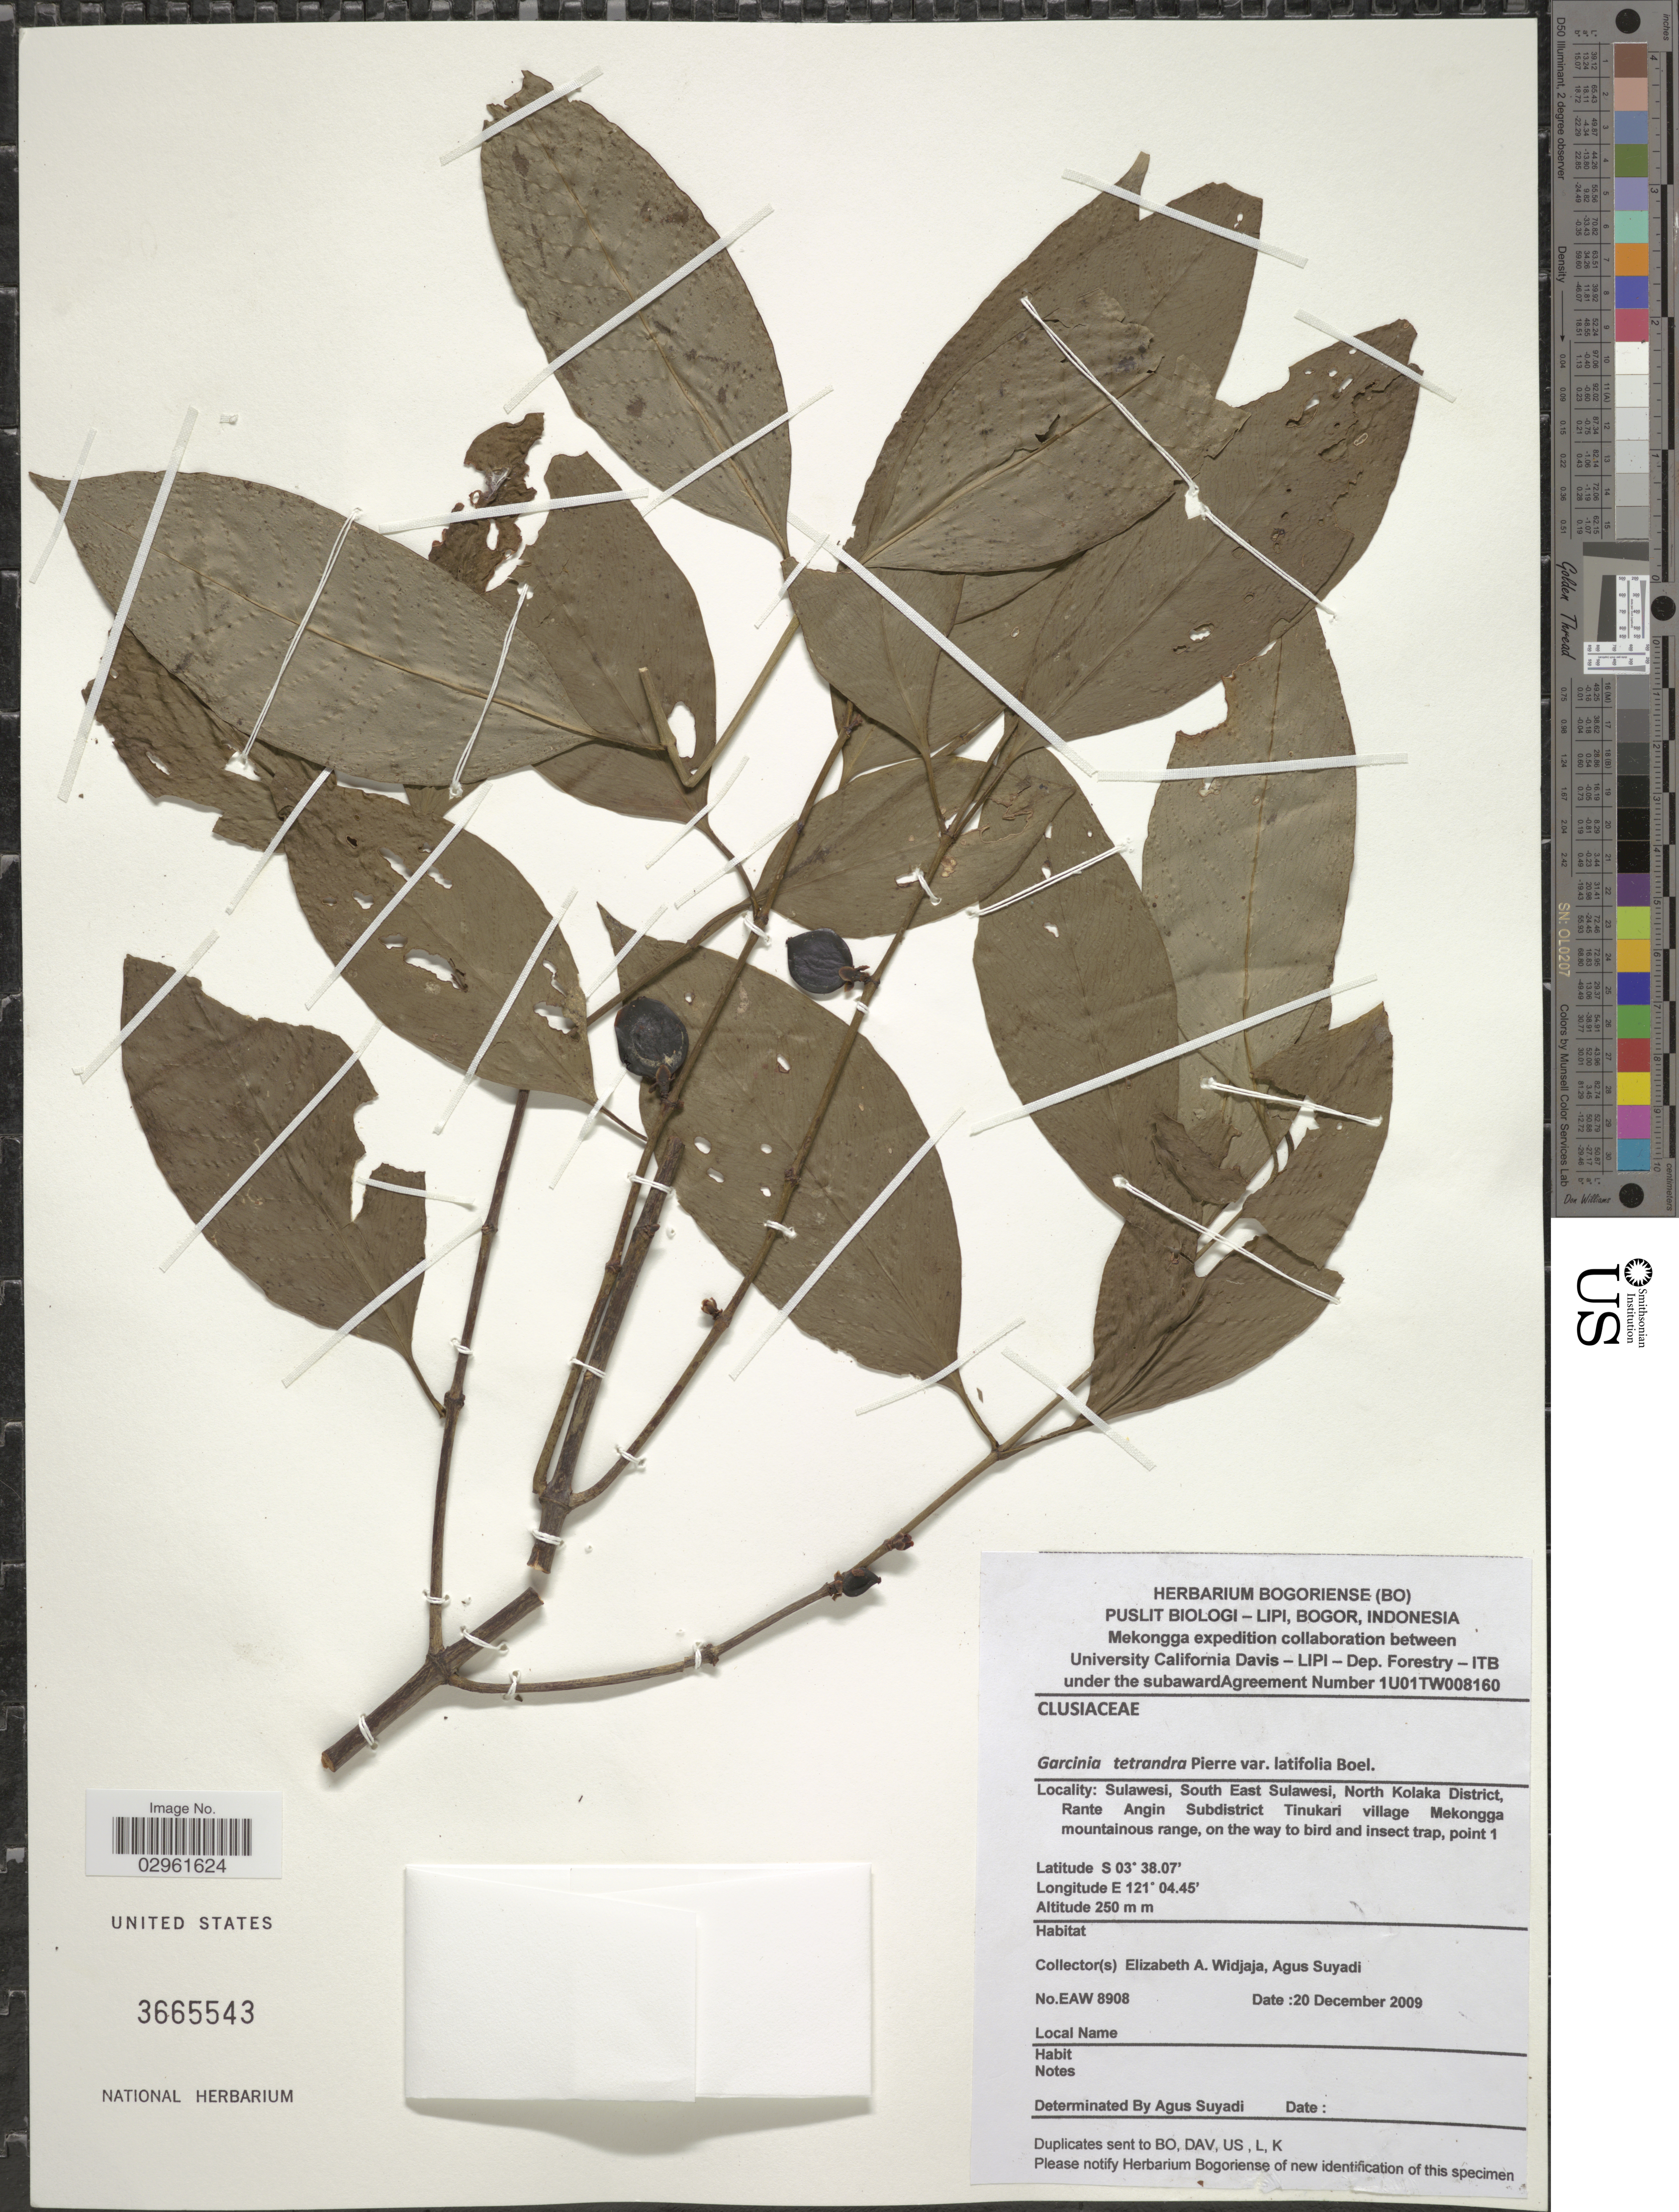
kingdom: Plantae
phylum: Tracheophyta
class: Magnoliopsida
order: Malpighiales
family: Clusiaceae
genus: Garcinia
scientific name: Garcinia tetrandra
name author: Pierre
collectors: E. A. Widjaja & A. Suyadi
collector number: EAW8908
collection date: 2009-12-20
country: Indonesia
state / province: Sulawesi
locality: South East Sulawesi, North Kolaka District, Rante Angin Subdistrict Tinukari village Mekongga mountainous range, on the way to bird and insect trap, point 1.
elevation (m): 250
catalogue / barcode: US 3665543